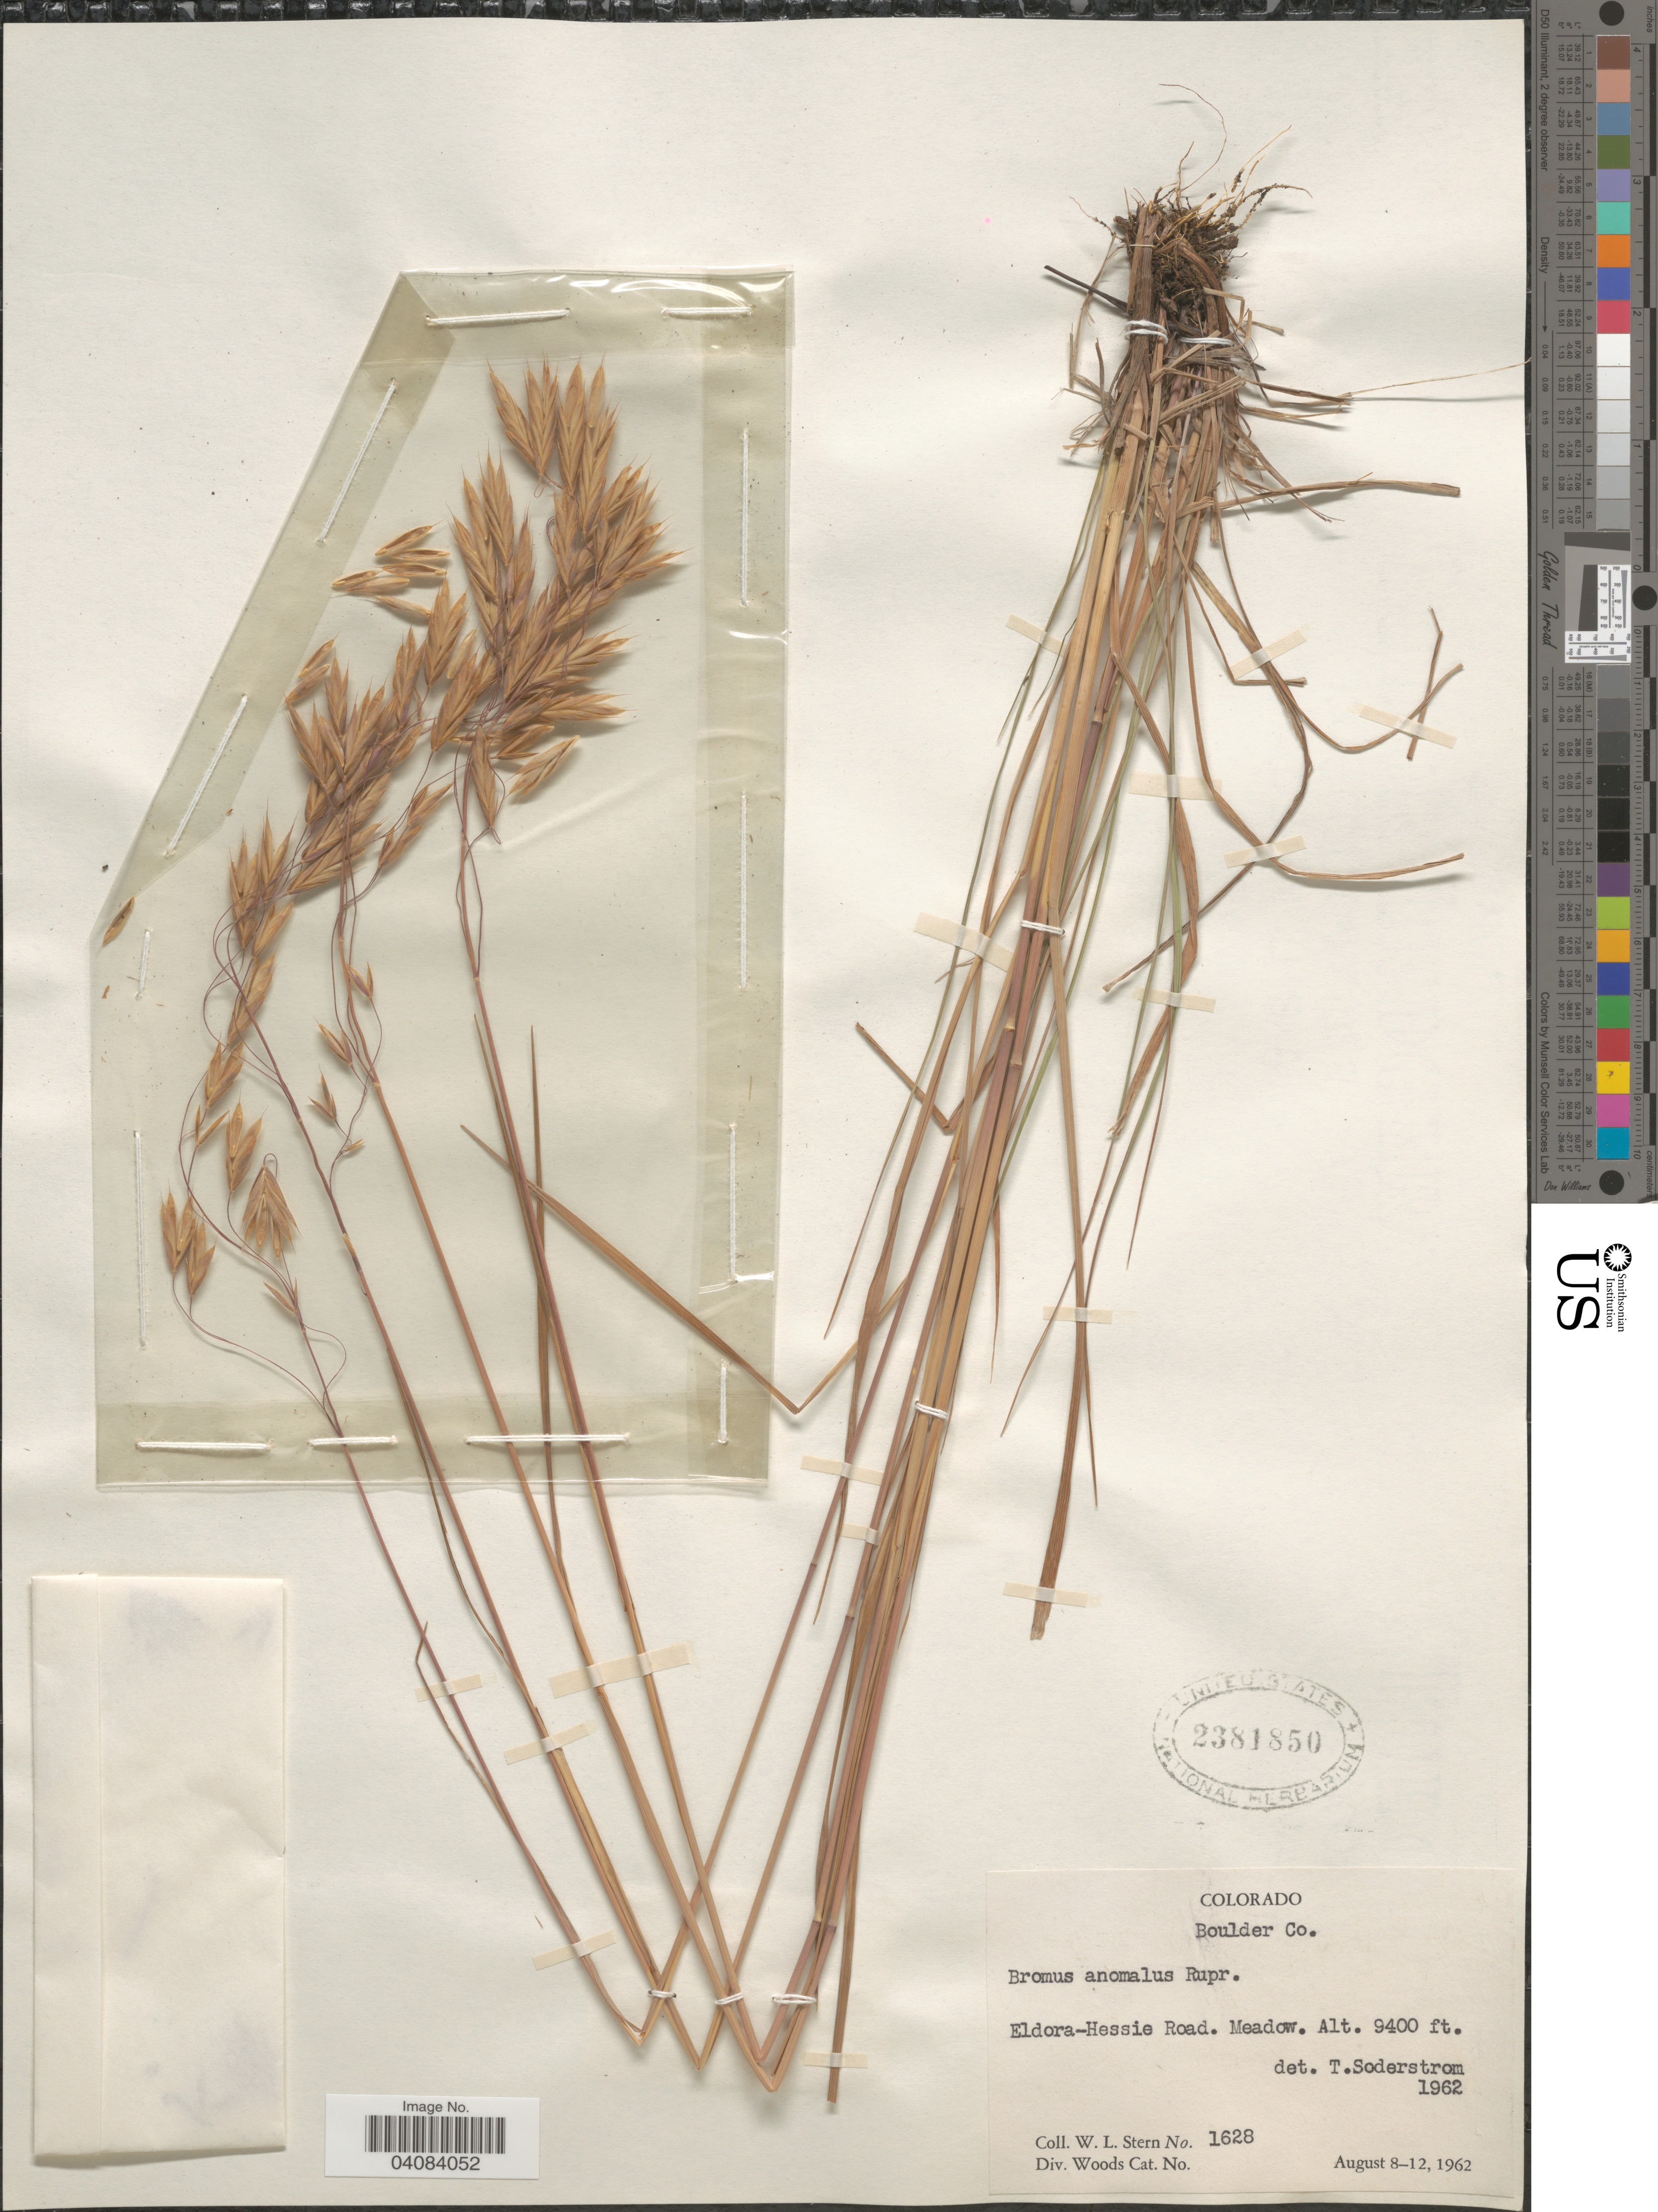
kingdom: Plantae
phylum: Tracheophyta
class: Liliopsida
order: Poales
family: Poaceae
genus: Bromus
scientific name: Bromus porteri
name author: (J.M. Coult.) Nash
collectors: W. L. Stern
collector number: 1628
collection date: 1962-08-08/1962-08-12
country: United States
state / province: Colorado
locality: Boulder Co. Eldora-Hessie Road. Meadow.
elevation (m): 2865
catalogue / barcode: US 2381850